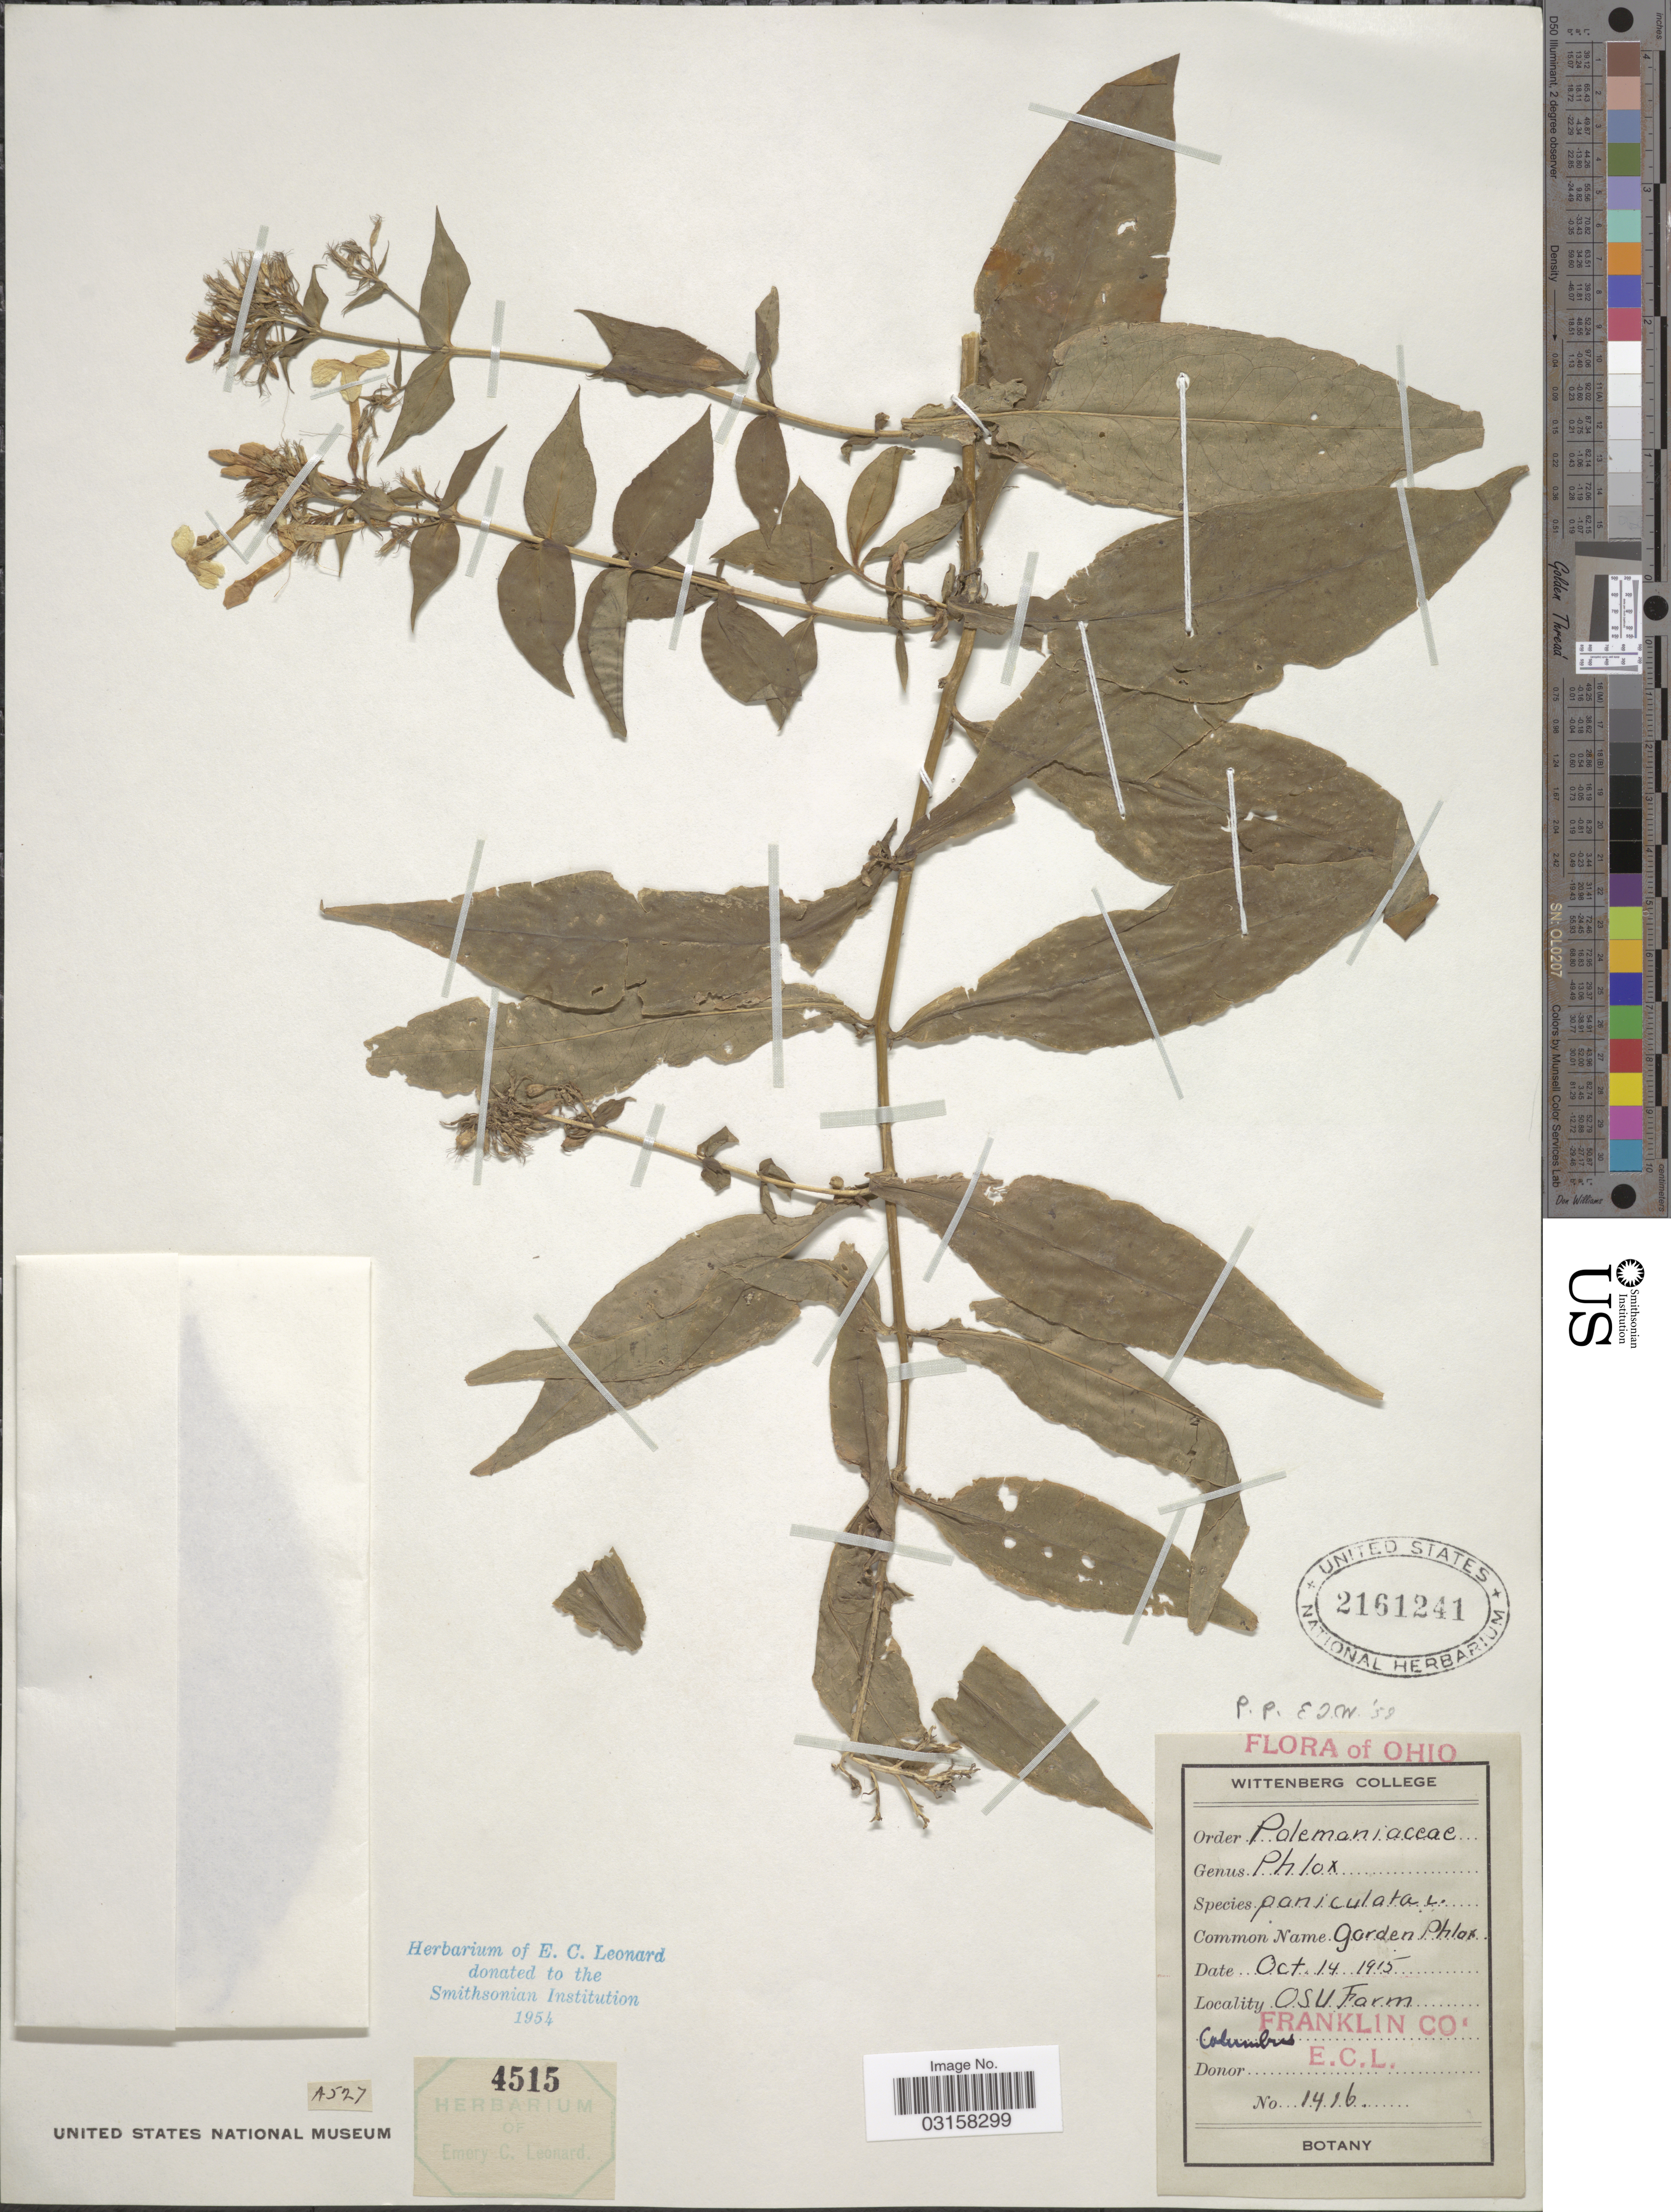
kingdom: Plantae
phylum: Tracheophyta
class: Magnoliopsida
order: Ericales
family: Polemoniaceae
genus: Phlox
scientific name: Phlox paniculata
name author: L.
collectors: Wittenberg College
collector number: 1416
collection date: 1915-10-14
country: United States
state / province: Ohio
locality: OSU Farm. Franklin Co. Columbus.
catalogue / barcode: US 2161241